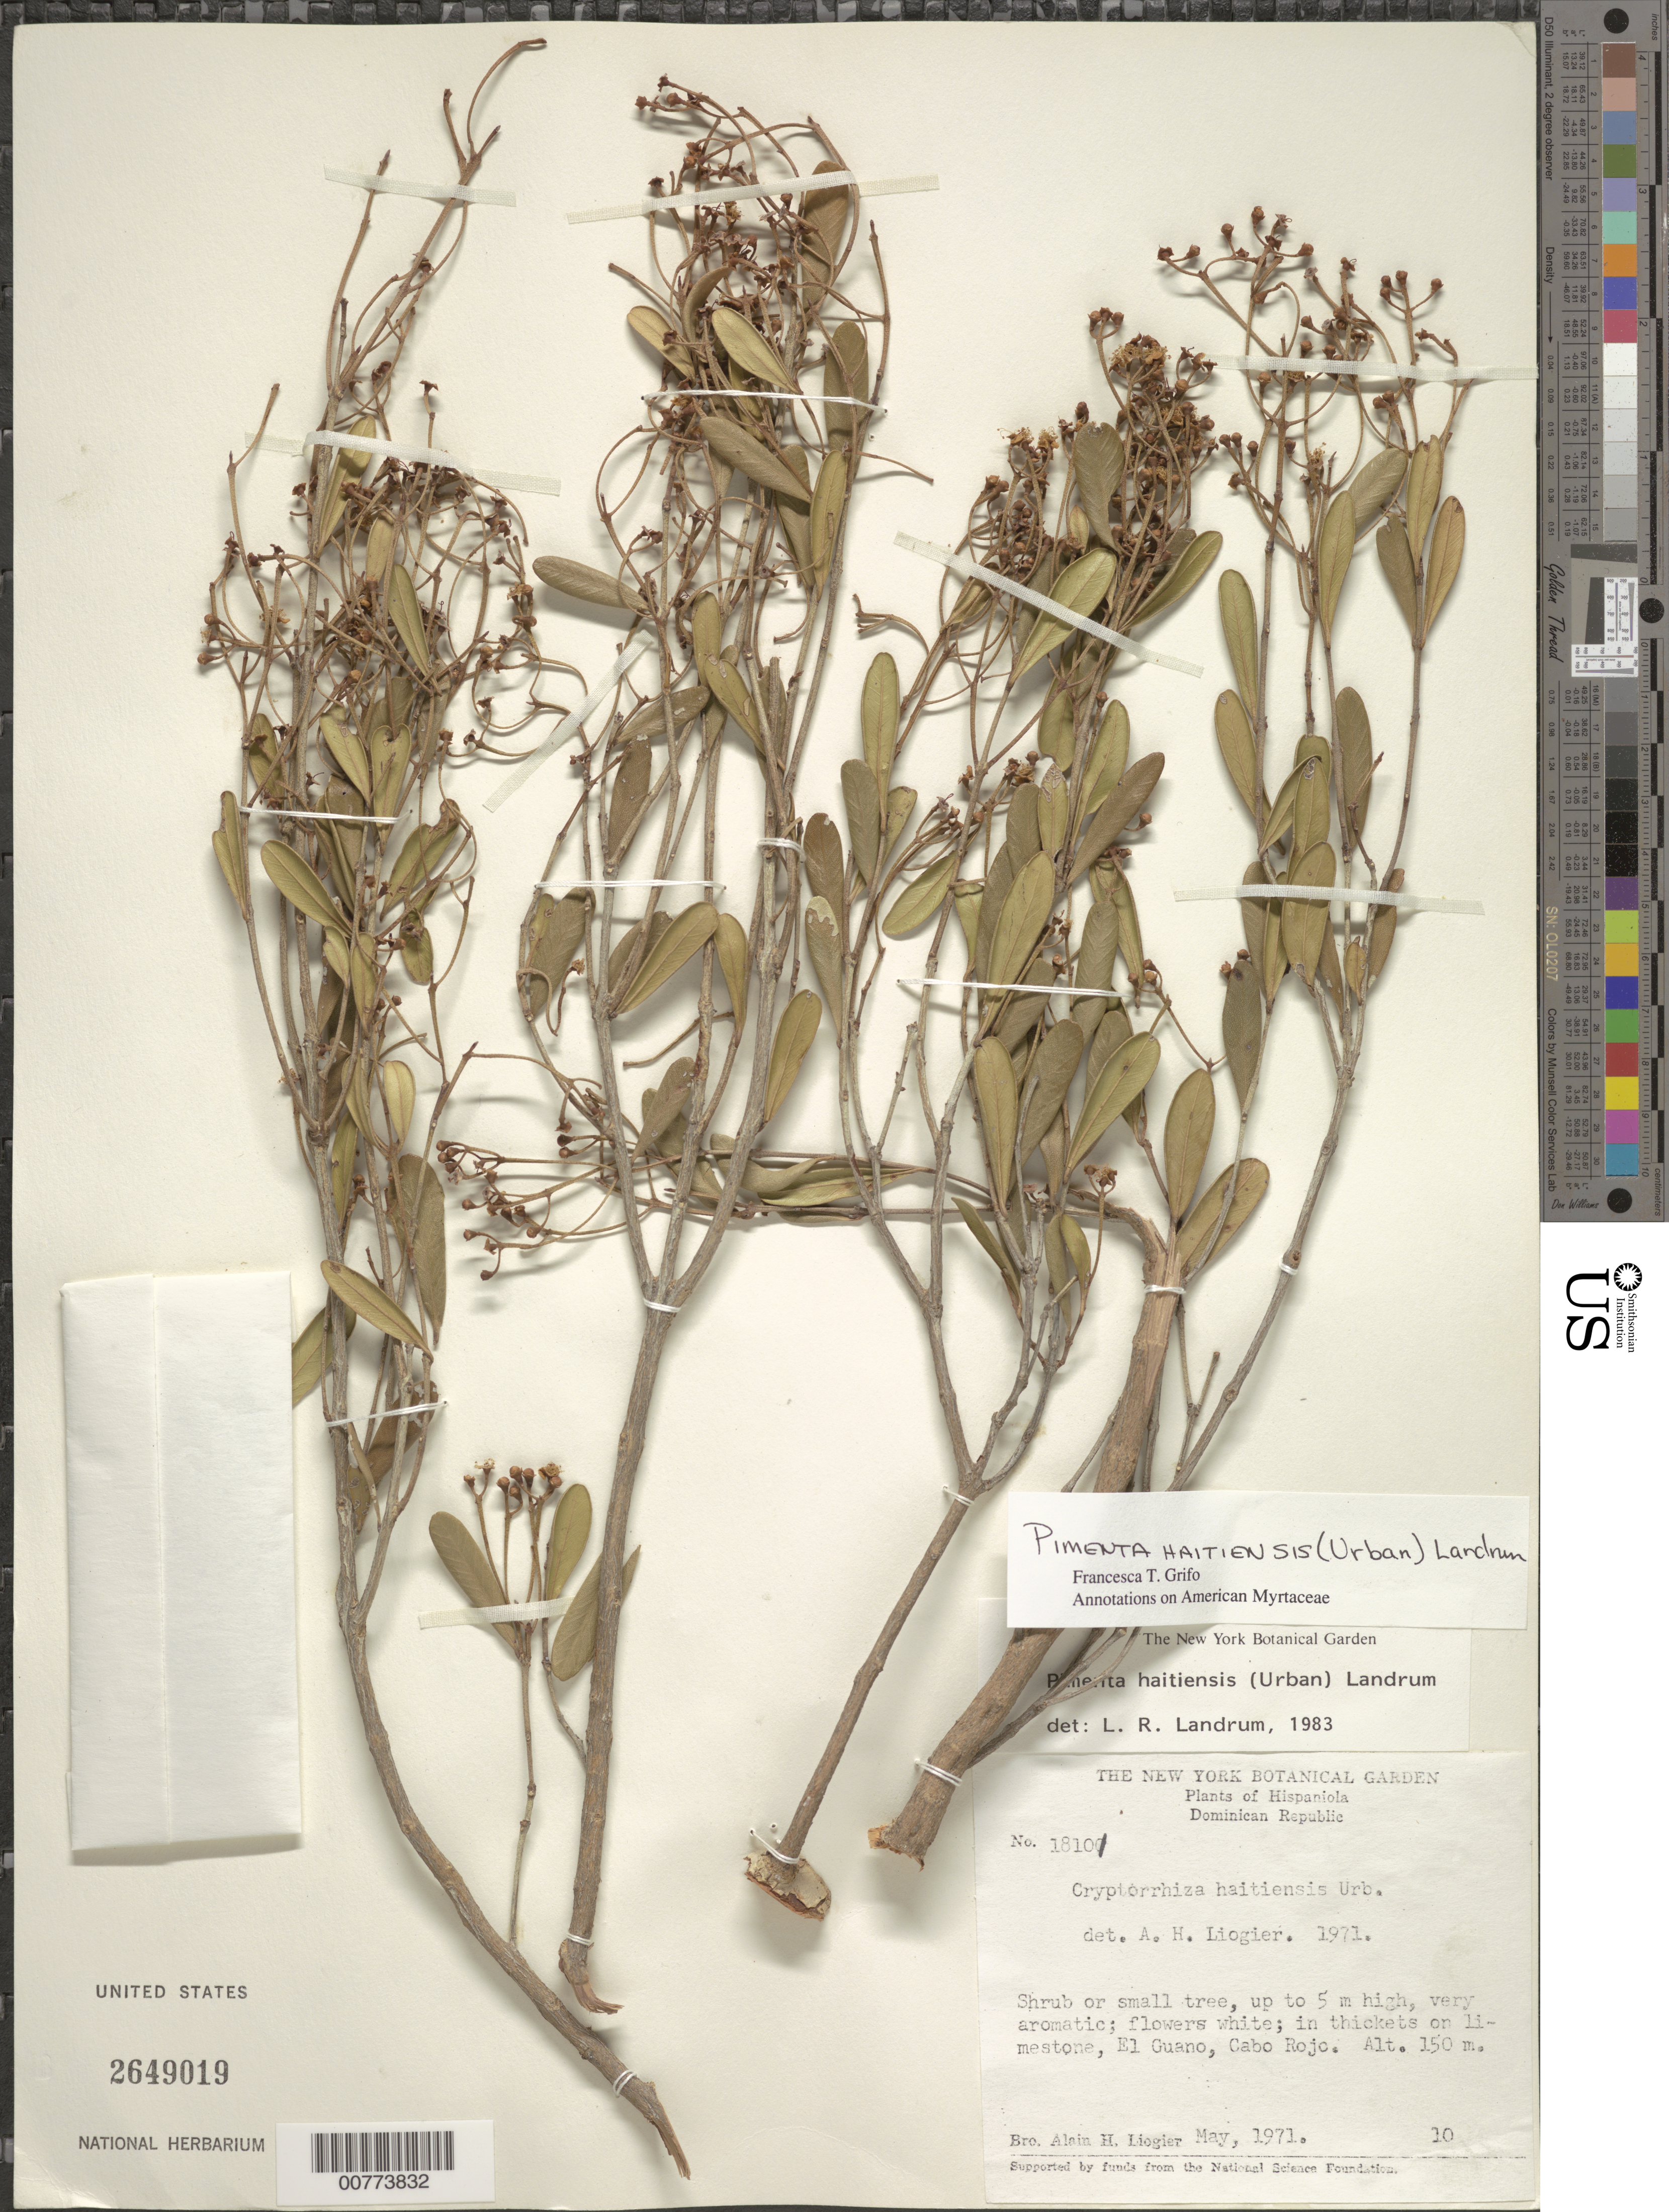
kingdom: Plantae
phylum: Tracheophyta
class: Magnoliopsida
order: Myrtales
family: Myrtaceae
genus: Pimenta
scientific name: Pimenta haitiensis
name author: (Urb.) Landrum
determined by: Landrum, L. R.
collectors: A. H. Liogier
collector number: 18101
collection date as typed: May 1971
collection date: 1971-05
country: Dominican Republic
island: Hispaniola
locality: El Guano, Cabo Rojo.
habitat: Thickets on limestone.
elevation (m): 150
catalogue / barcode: US 2649019